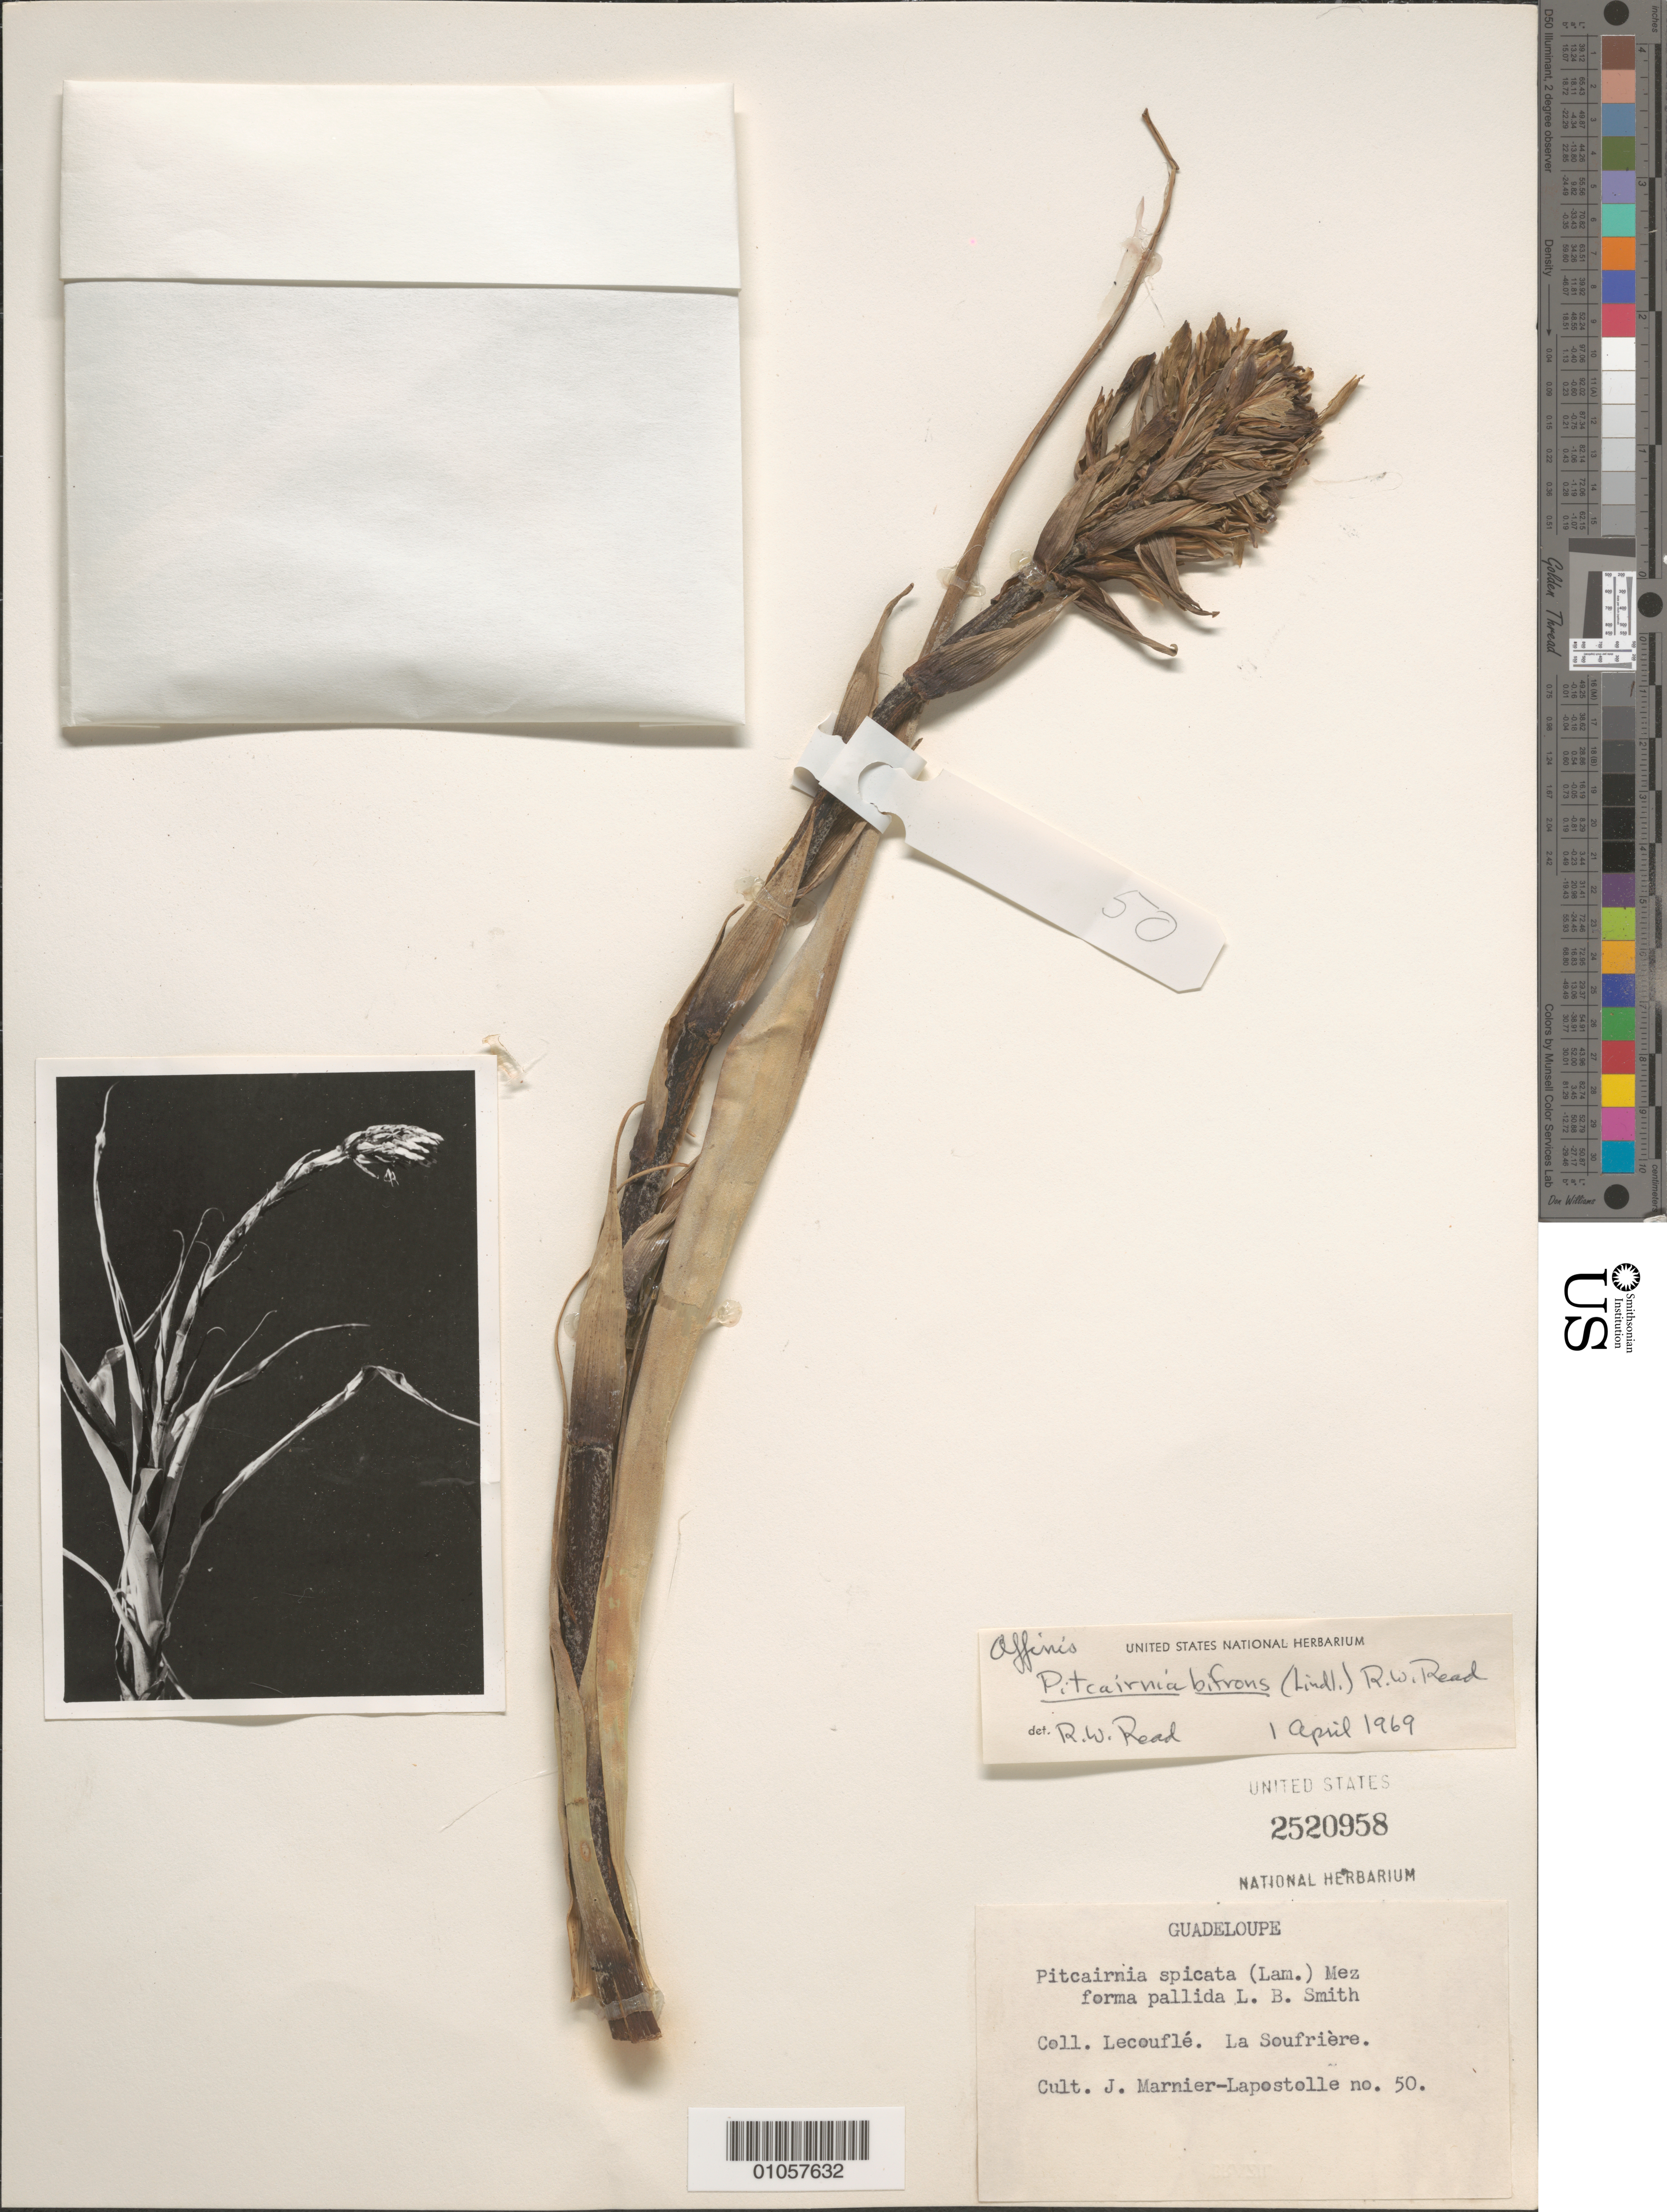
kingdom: Plantae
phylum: Tracheophyta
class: Liliopsida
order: Poales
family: Bromeliaceae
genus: Pitcairnia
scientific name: Pitcairnia bifrons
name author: (Lindl.) Read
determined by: Read, Robert W., (US), NMNH (UNITED STATES)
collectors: -. Lecouflé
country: Guadeloupe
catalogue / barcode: US 2520958